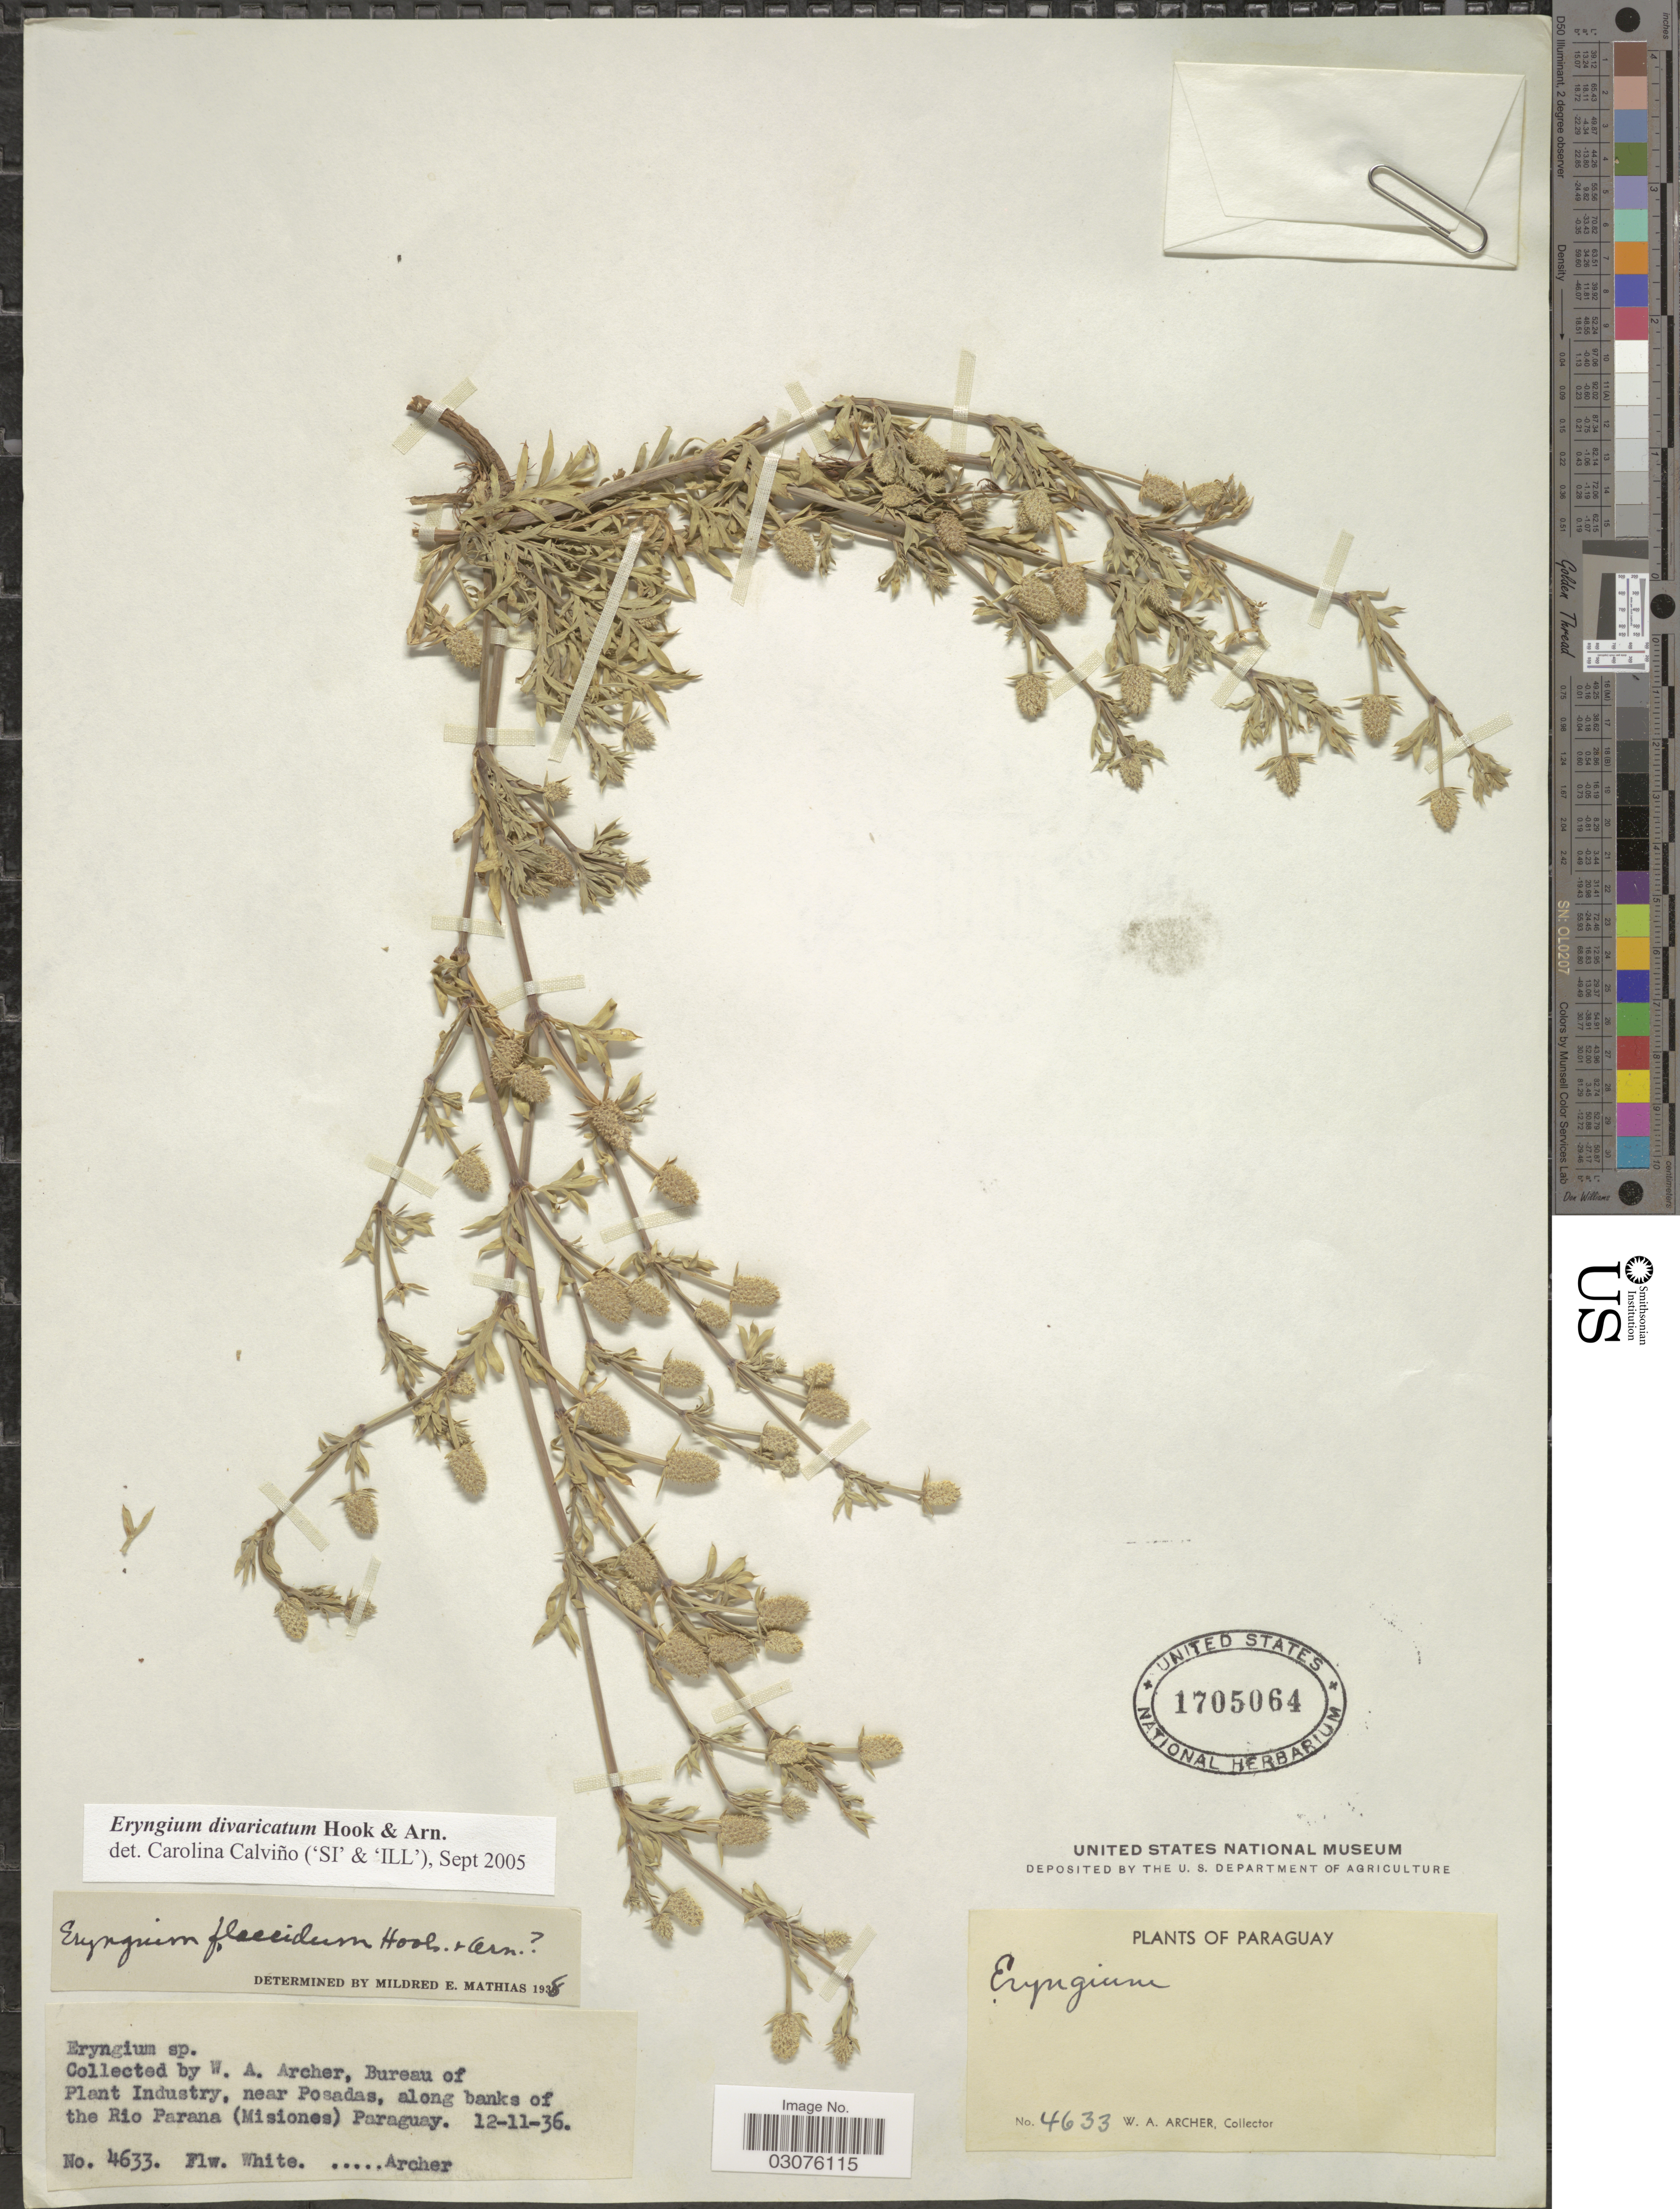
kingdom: Plantae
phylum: Tracheophyta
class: Magnoliopsida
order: Apiales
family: Apiaceae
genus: Eryngium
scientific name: Eryngium divaricatum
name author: Hook. & Arn.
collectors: W. Archer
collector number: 4633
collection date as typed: Transcribed d/m/y: 12/11/36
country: Paraguay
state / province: Misiones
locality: Near Posadas, along banks of the Rio Parana (Misiones).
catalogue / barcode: US 1705064